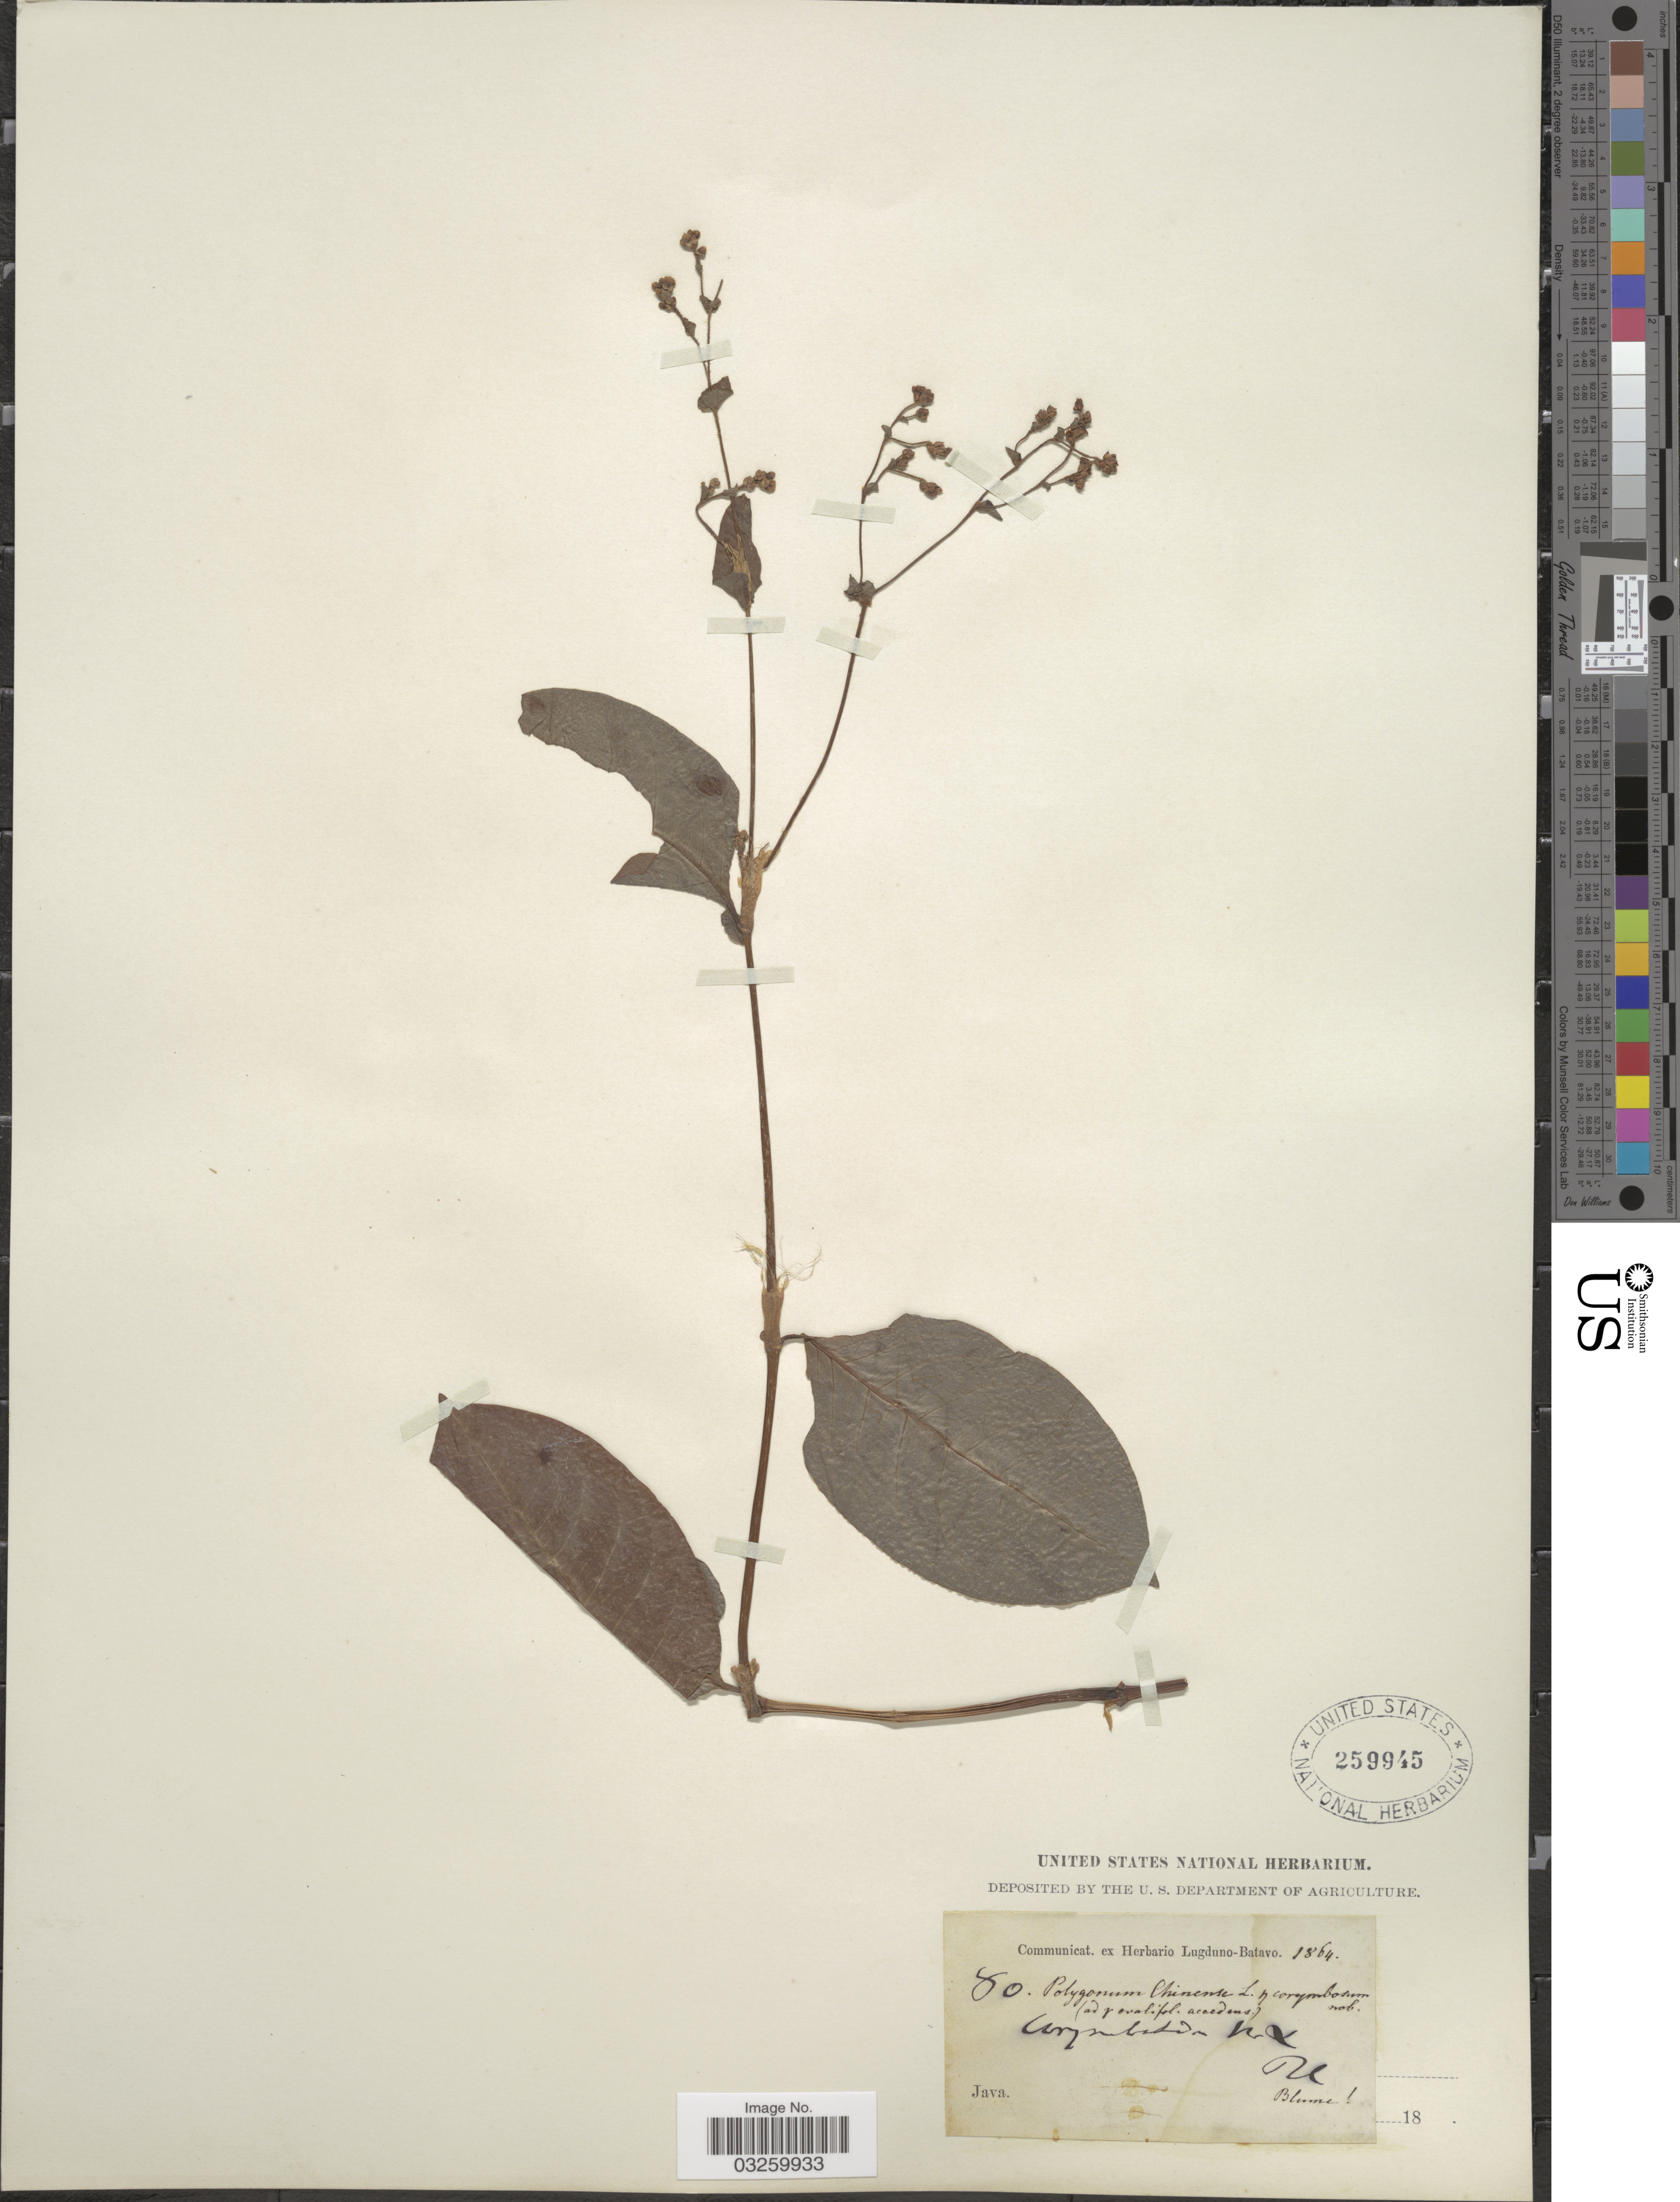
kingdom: Plantae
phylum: Tracheophyta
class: Magnoliopsida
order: Caryophyllales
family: Polygonaceae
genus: Persicaria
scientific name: Persicaria chinensis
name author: (L.) H. Gross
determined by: Wagner, W. L., (BOT), Smithsonian Institution - National Museum of Natural History (UNITED STATES)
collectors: ex herb. United States National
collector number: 80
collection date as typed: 18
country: Indonesia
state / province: Java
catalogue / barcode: US 259945